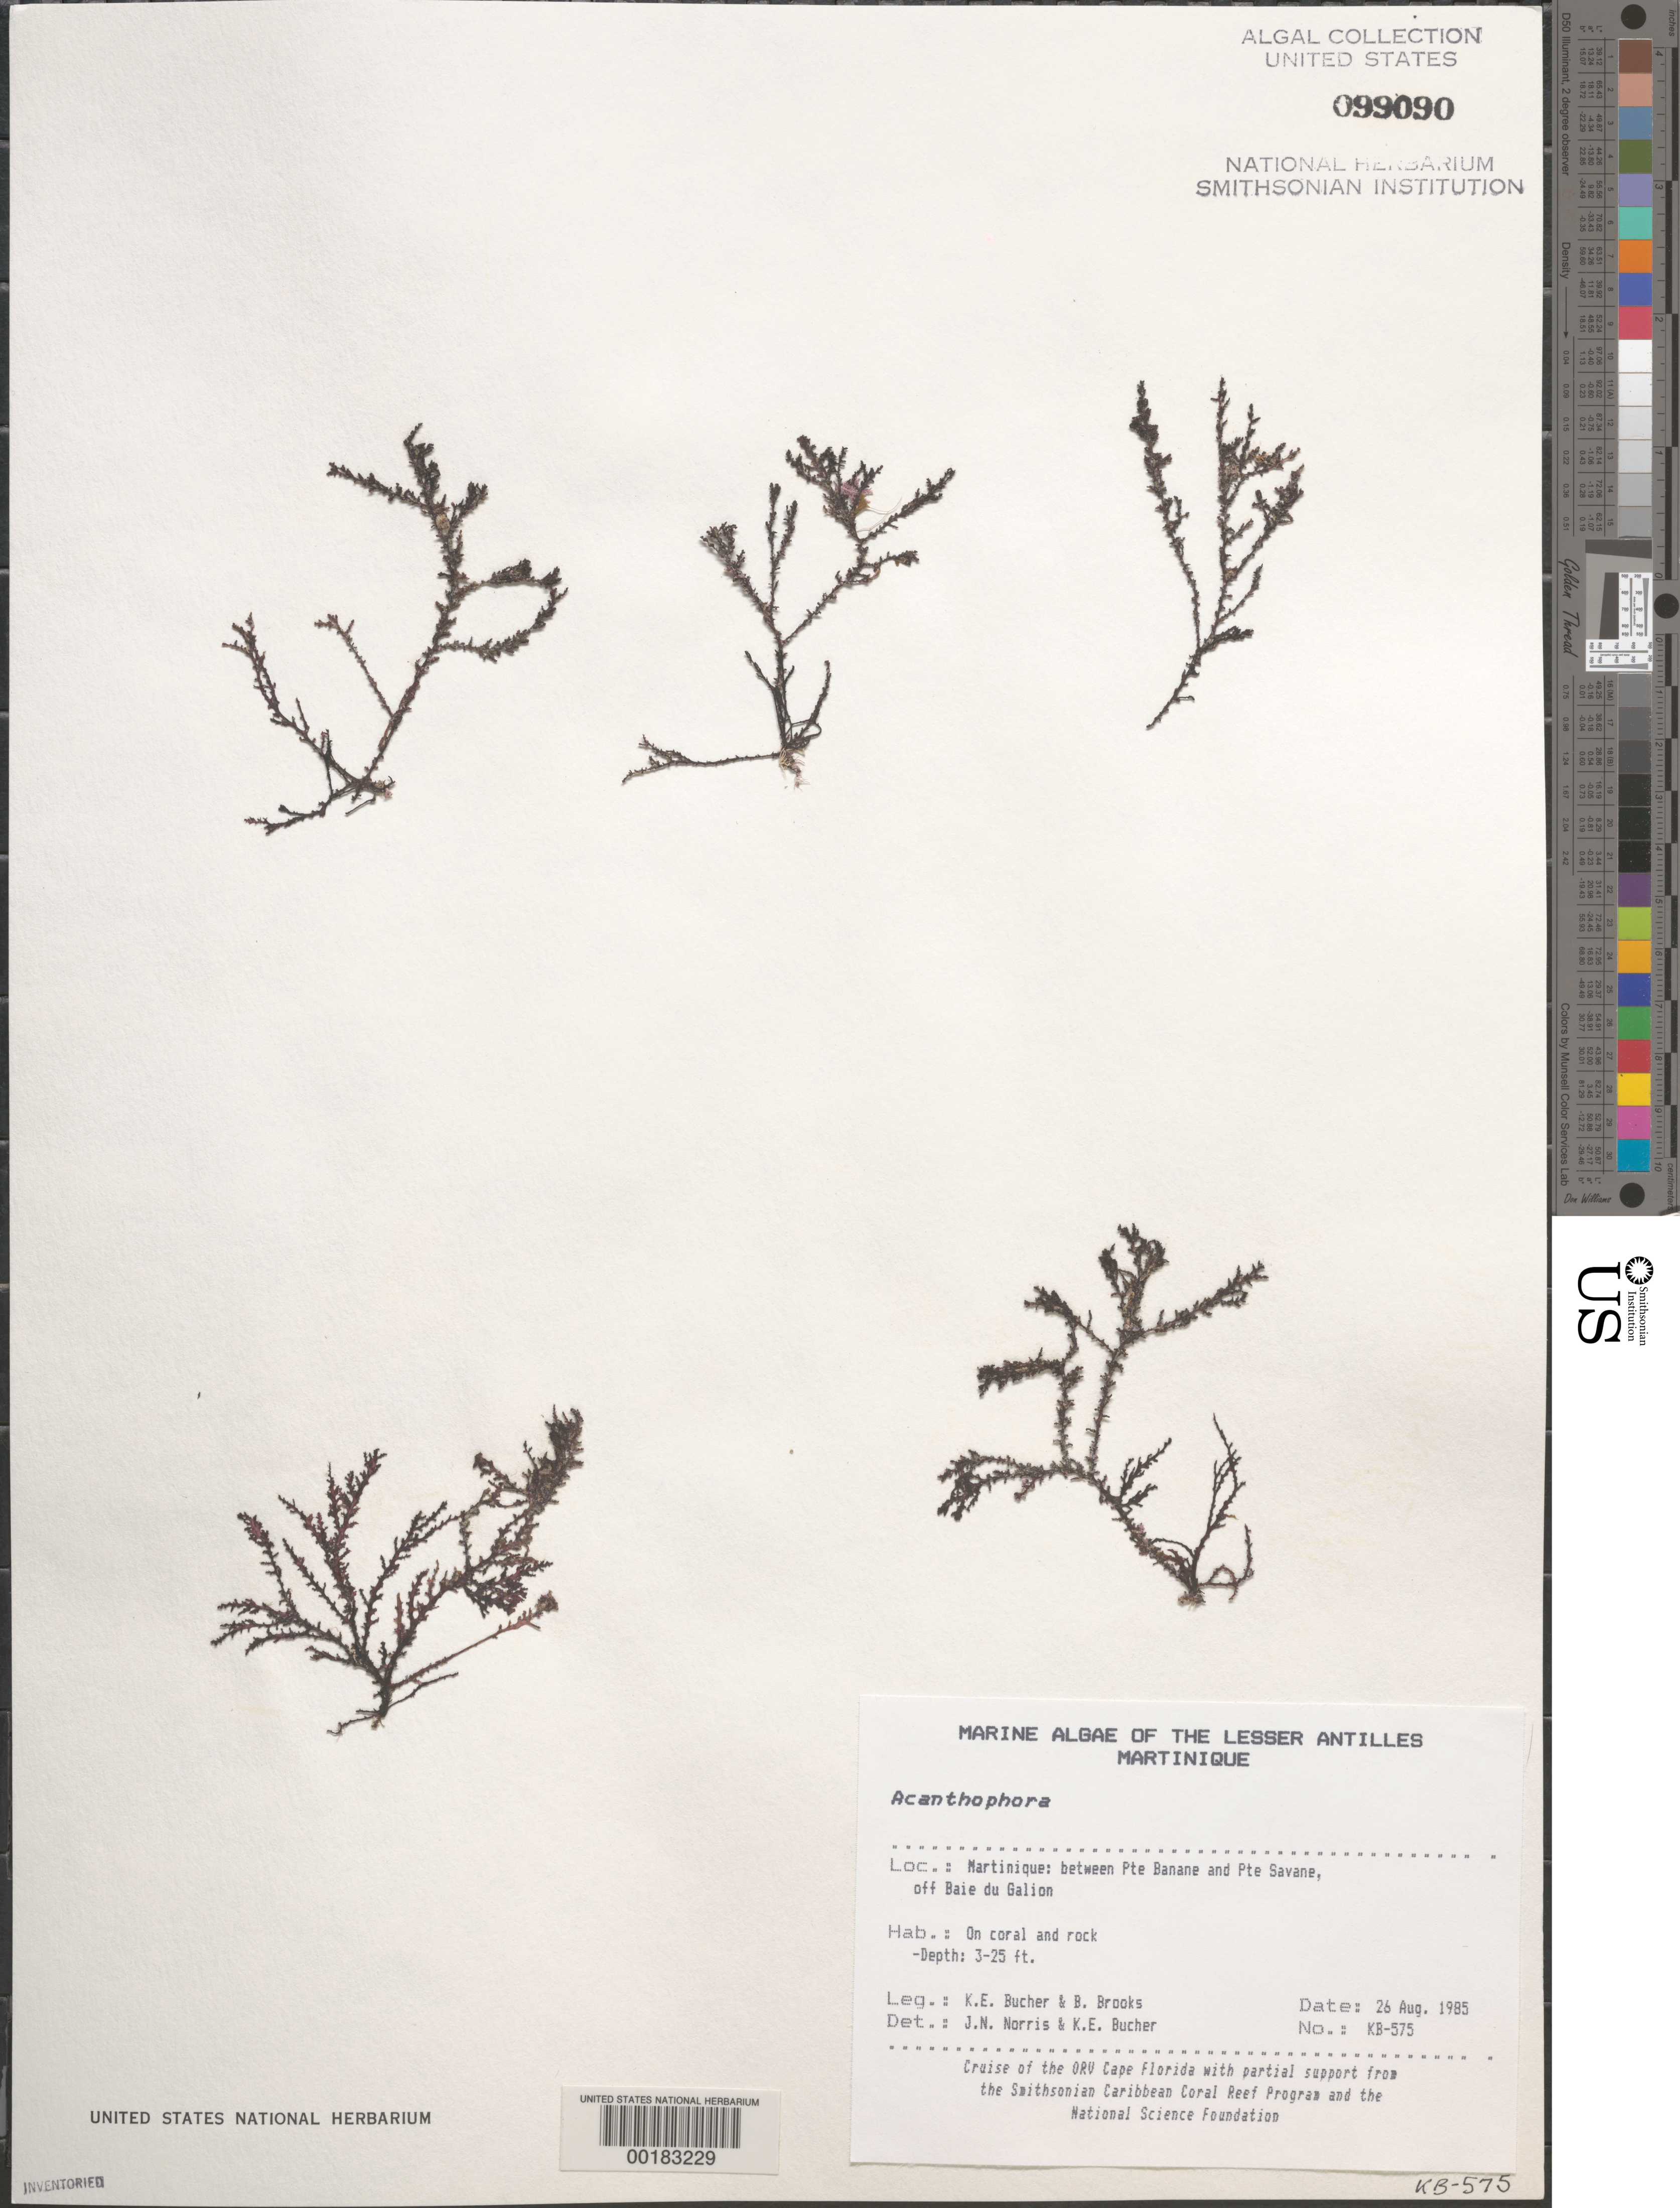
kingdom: Plantae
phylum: Rhodophyta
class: Florideophyceae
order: Ceramiales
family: Rhodomelaceae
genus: Acanthophora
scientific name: Acanthophora sp.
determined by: Norris, J. N.; Bucher, K. E.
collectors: K. E. Bucher & B. Brooks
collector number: Kb-575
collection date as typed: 26 Aug 1985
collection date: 1985-08-26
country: Martinique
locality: Between Pointe Banane and Pointe Savane, off Baie du Galion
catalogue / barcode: US 99090